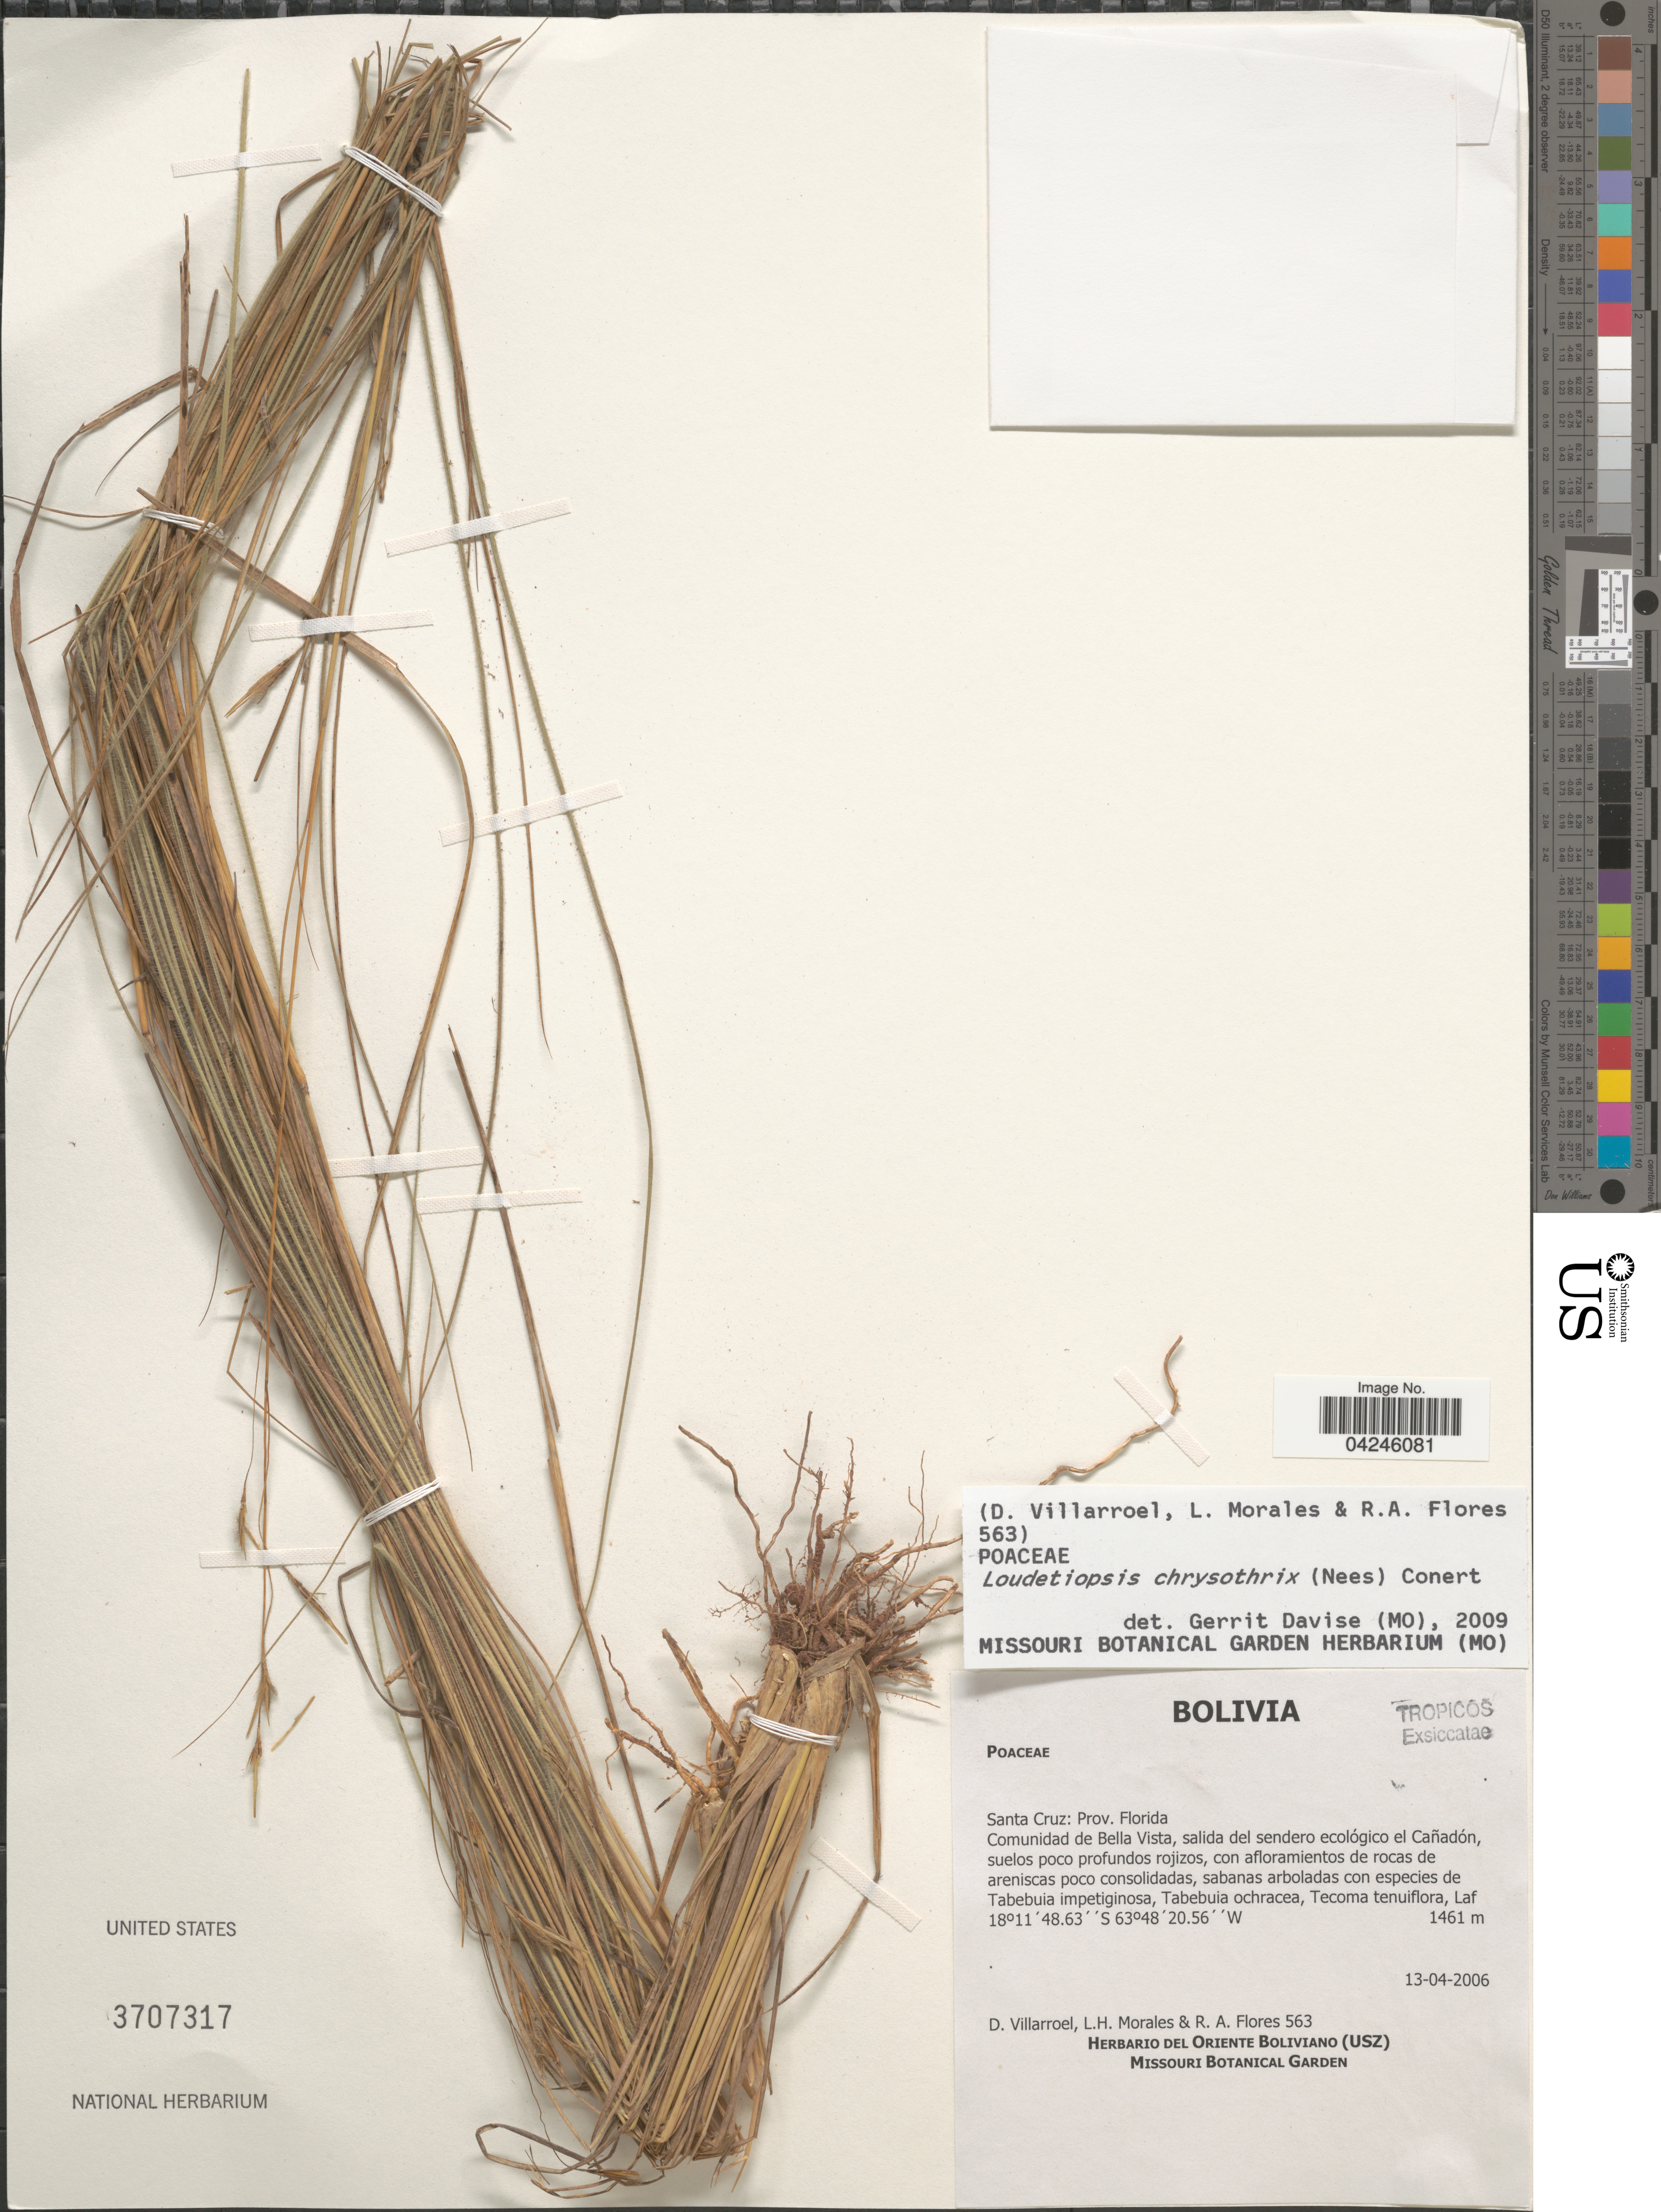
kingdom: Plantae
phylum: Tracheophyta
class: Liliopsida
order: Poales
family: Poaceae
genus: Loudetiopsis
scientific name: Loudetiopsis chrysothrix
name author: (Nees) Conert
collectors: D. Villarroel, L. Morales & R. Flores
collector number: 563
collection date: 2006-04-13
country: Bolivia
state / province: Santa Cruz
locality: Prov. Florida. Comunidad de Bella Vista, salida del sendero ecológico el Cañadón, suelos poco profundos rojizos.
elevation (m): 1461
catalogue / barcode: US 3707317